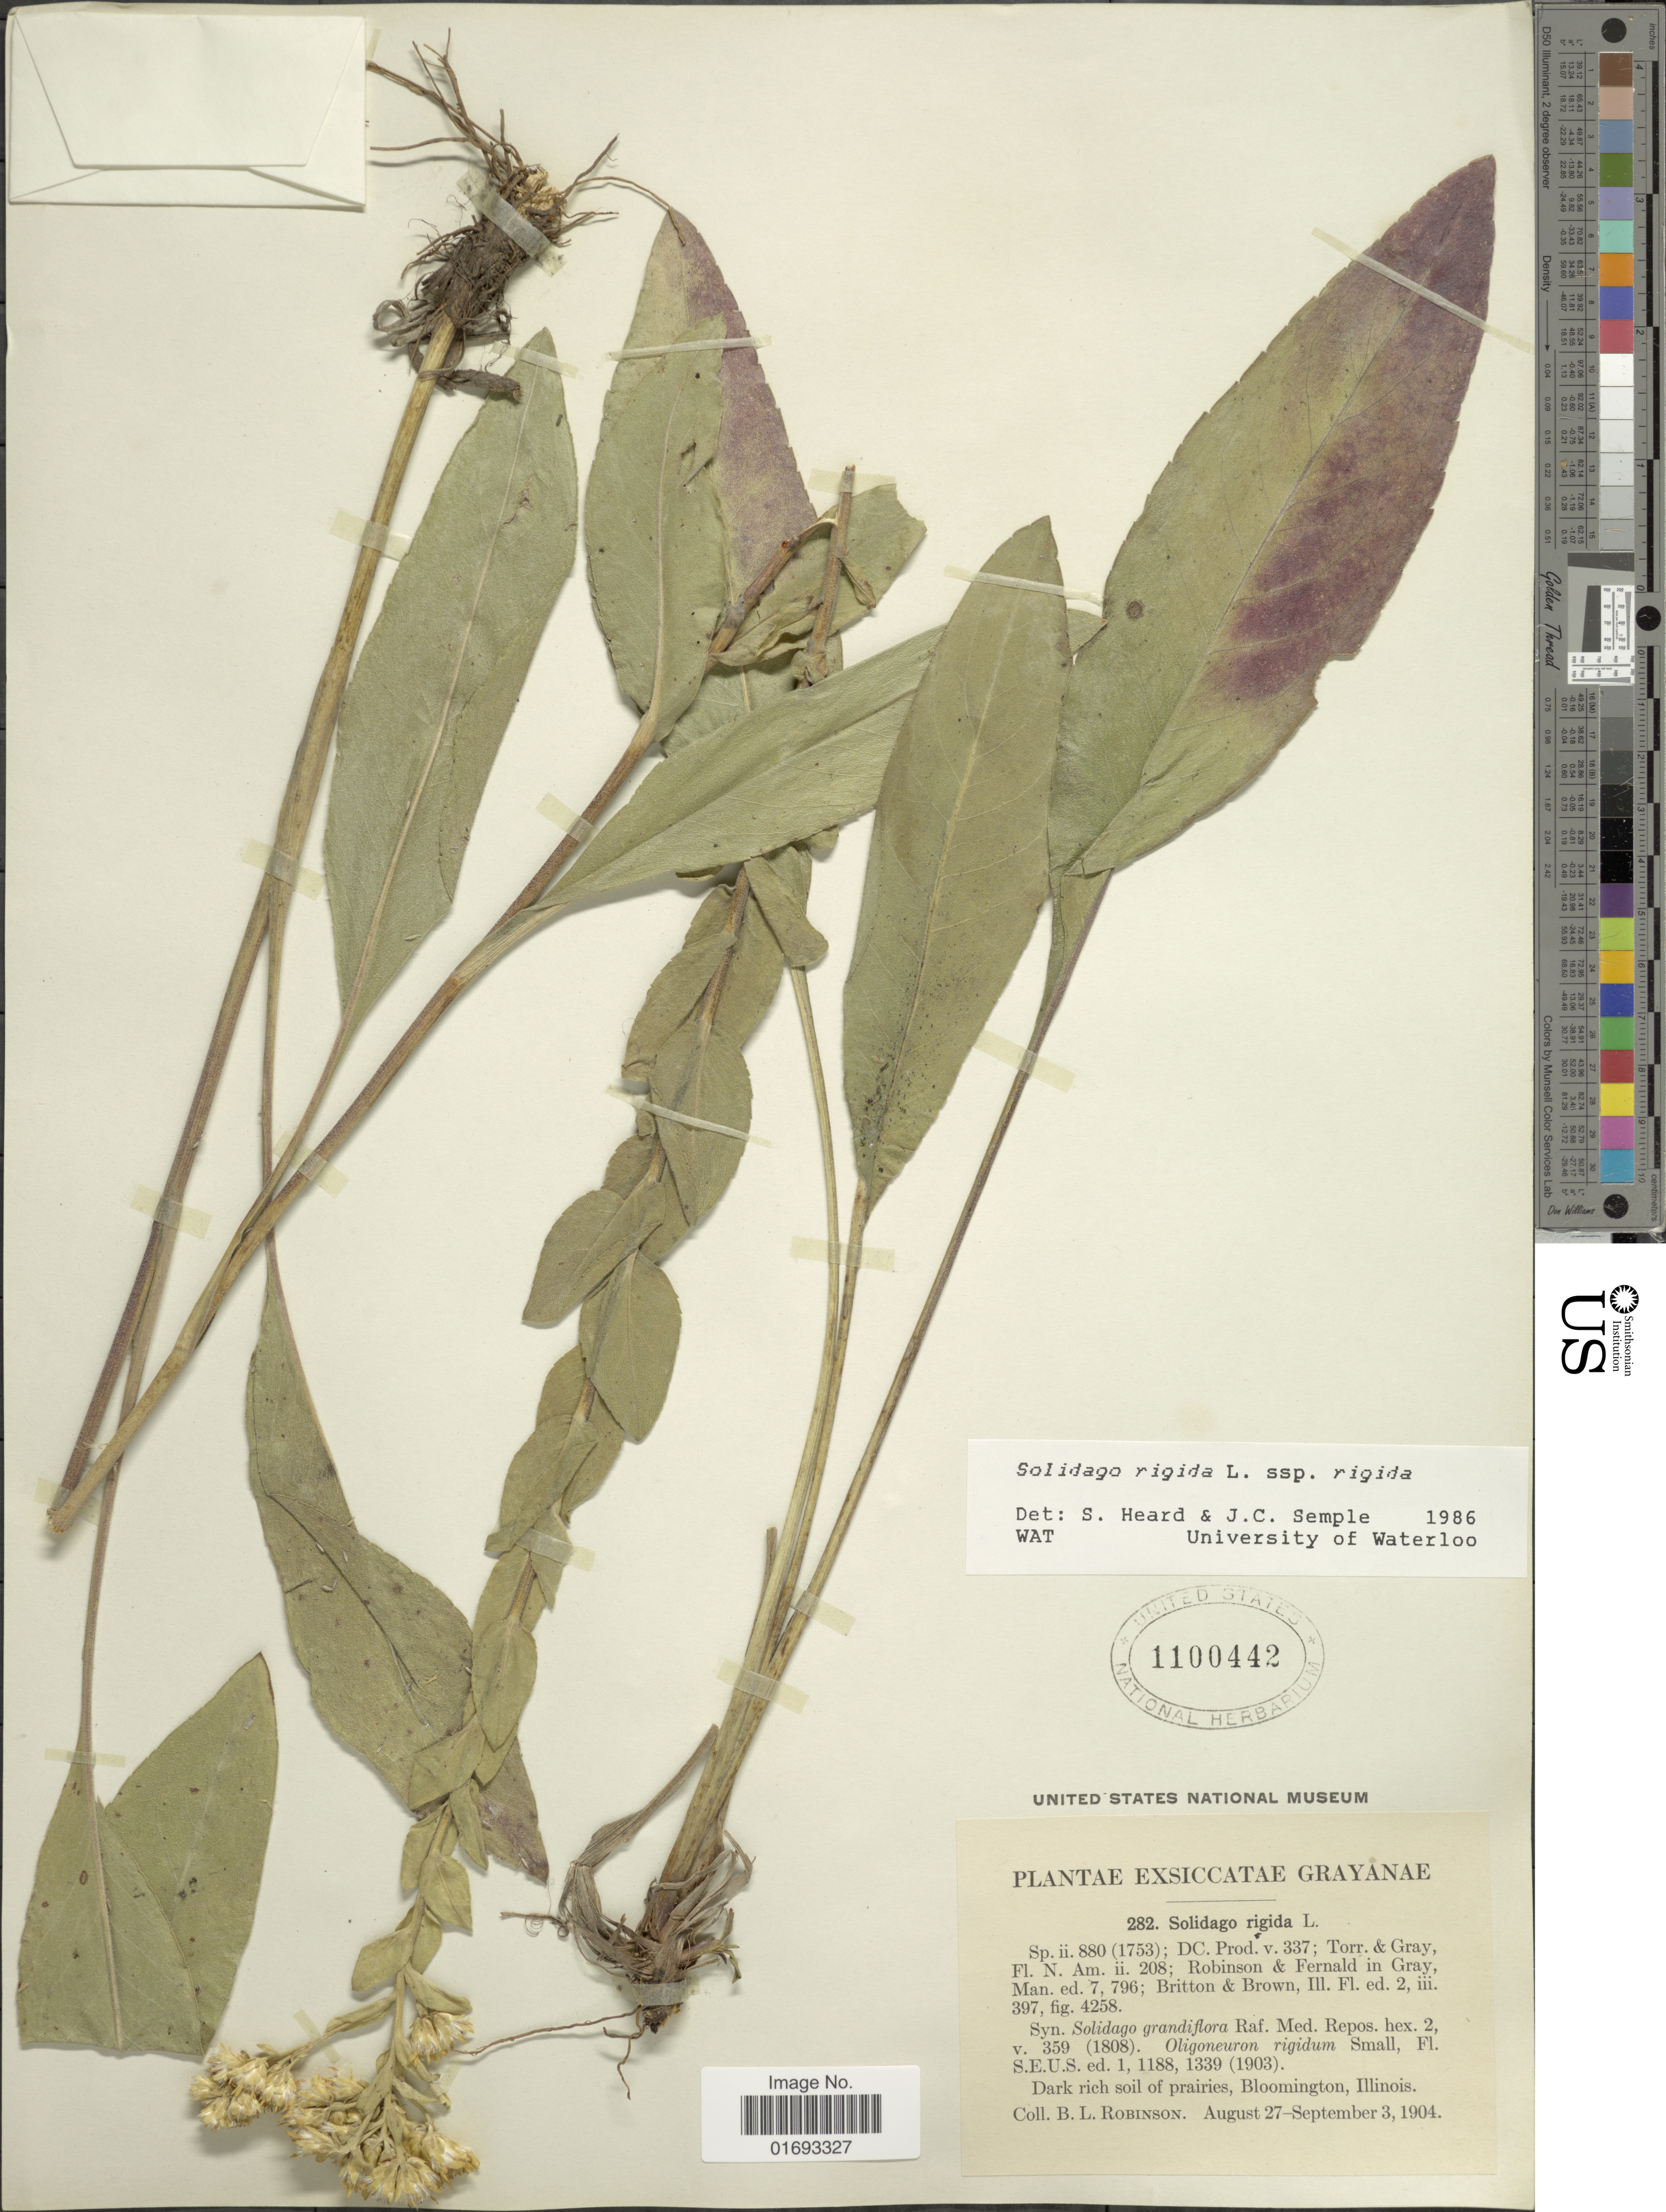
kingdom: Plantae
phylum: Tracheophyta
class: Magnoliopsida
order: Asterales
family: Asteraceae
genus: Oligoneuron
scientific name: Oligoneuron rigidum var. rigidum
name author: (L.) Small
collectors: B. L. Robinson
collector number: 282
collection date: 1904-08-27/1904-09-03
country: United States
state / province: Illinois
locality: Dark rich soil of prairies, Bloomington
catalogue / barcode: US 1100442